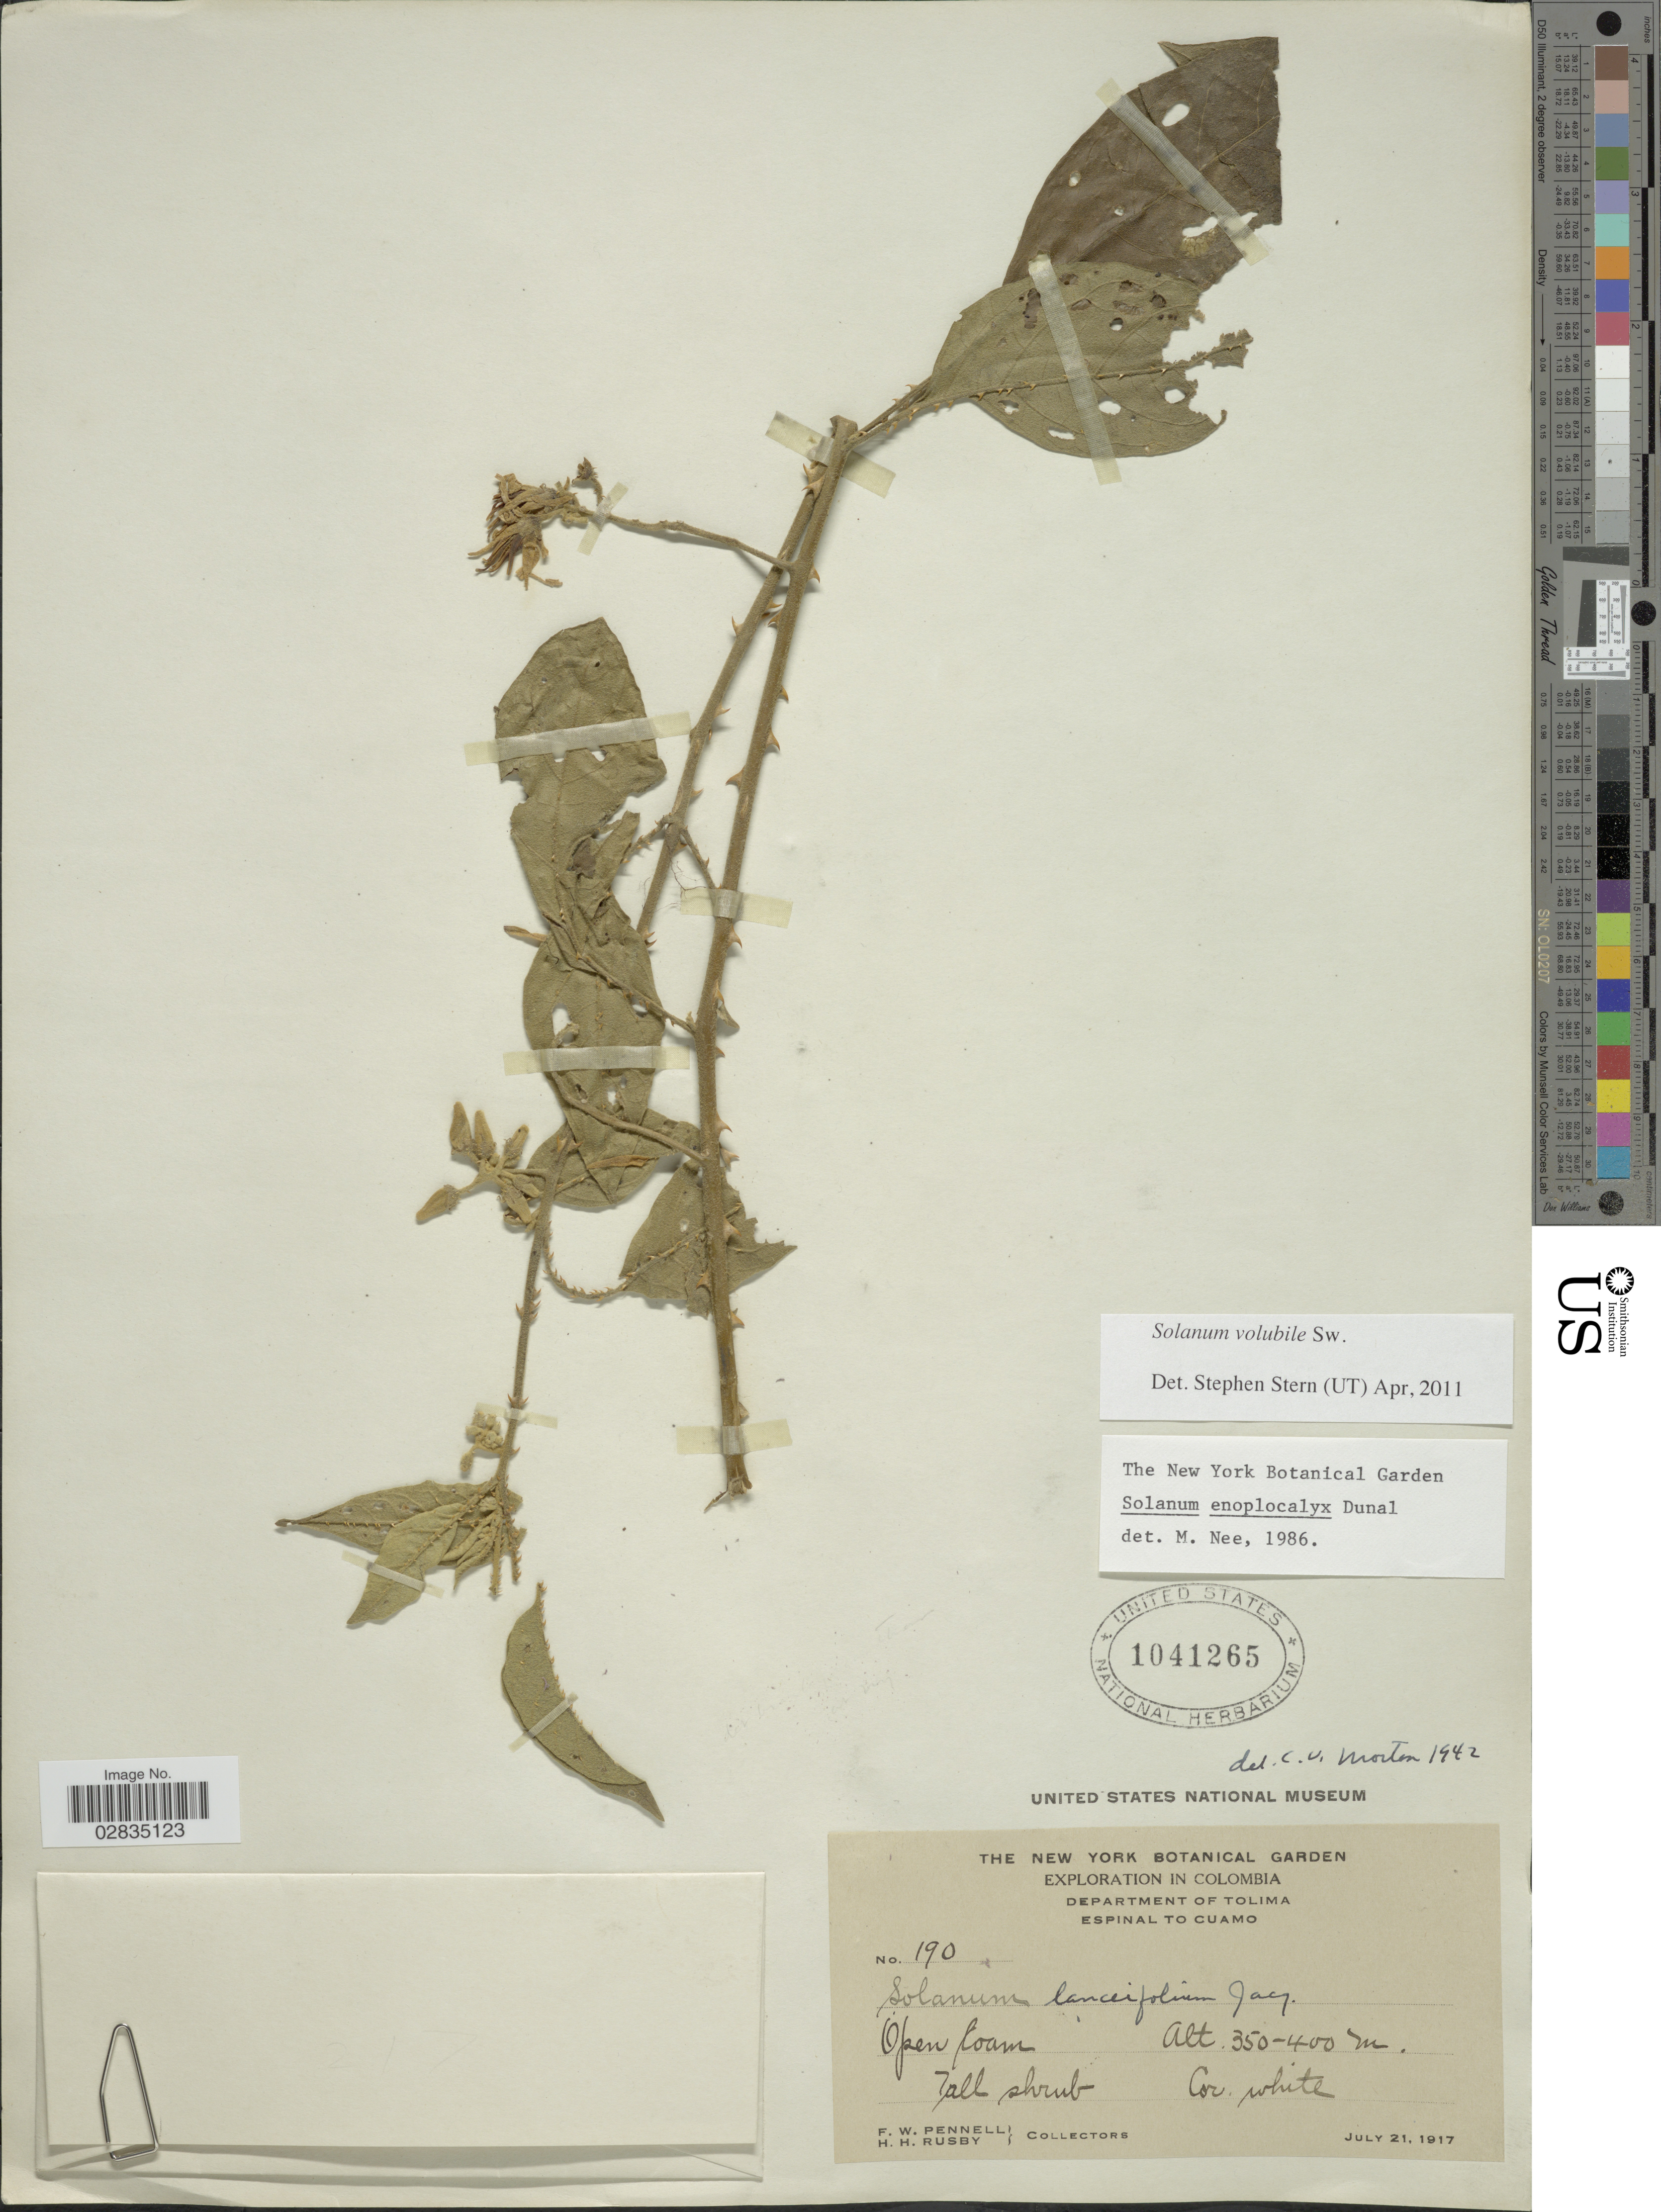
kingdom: Plantae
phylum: Tracheophyta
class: Magnoliopsida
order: Solanales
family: Solanaceae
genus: Solanum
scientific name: Solanum volubile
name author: Sw.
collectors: F. W. Pennell & H. H. Rusby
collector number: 190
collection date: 1917-07-21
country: Colombia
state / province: Tolima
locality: Department of Tolima, Espinal to Cuamo.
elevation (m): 350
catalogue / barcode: US 1041265